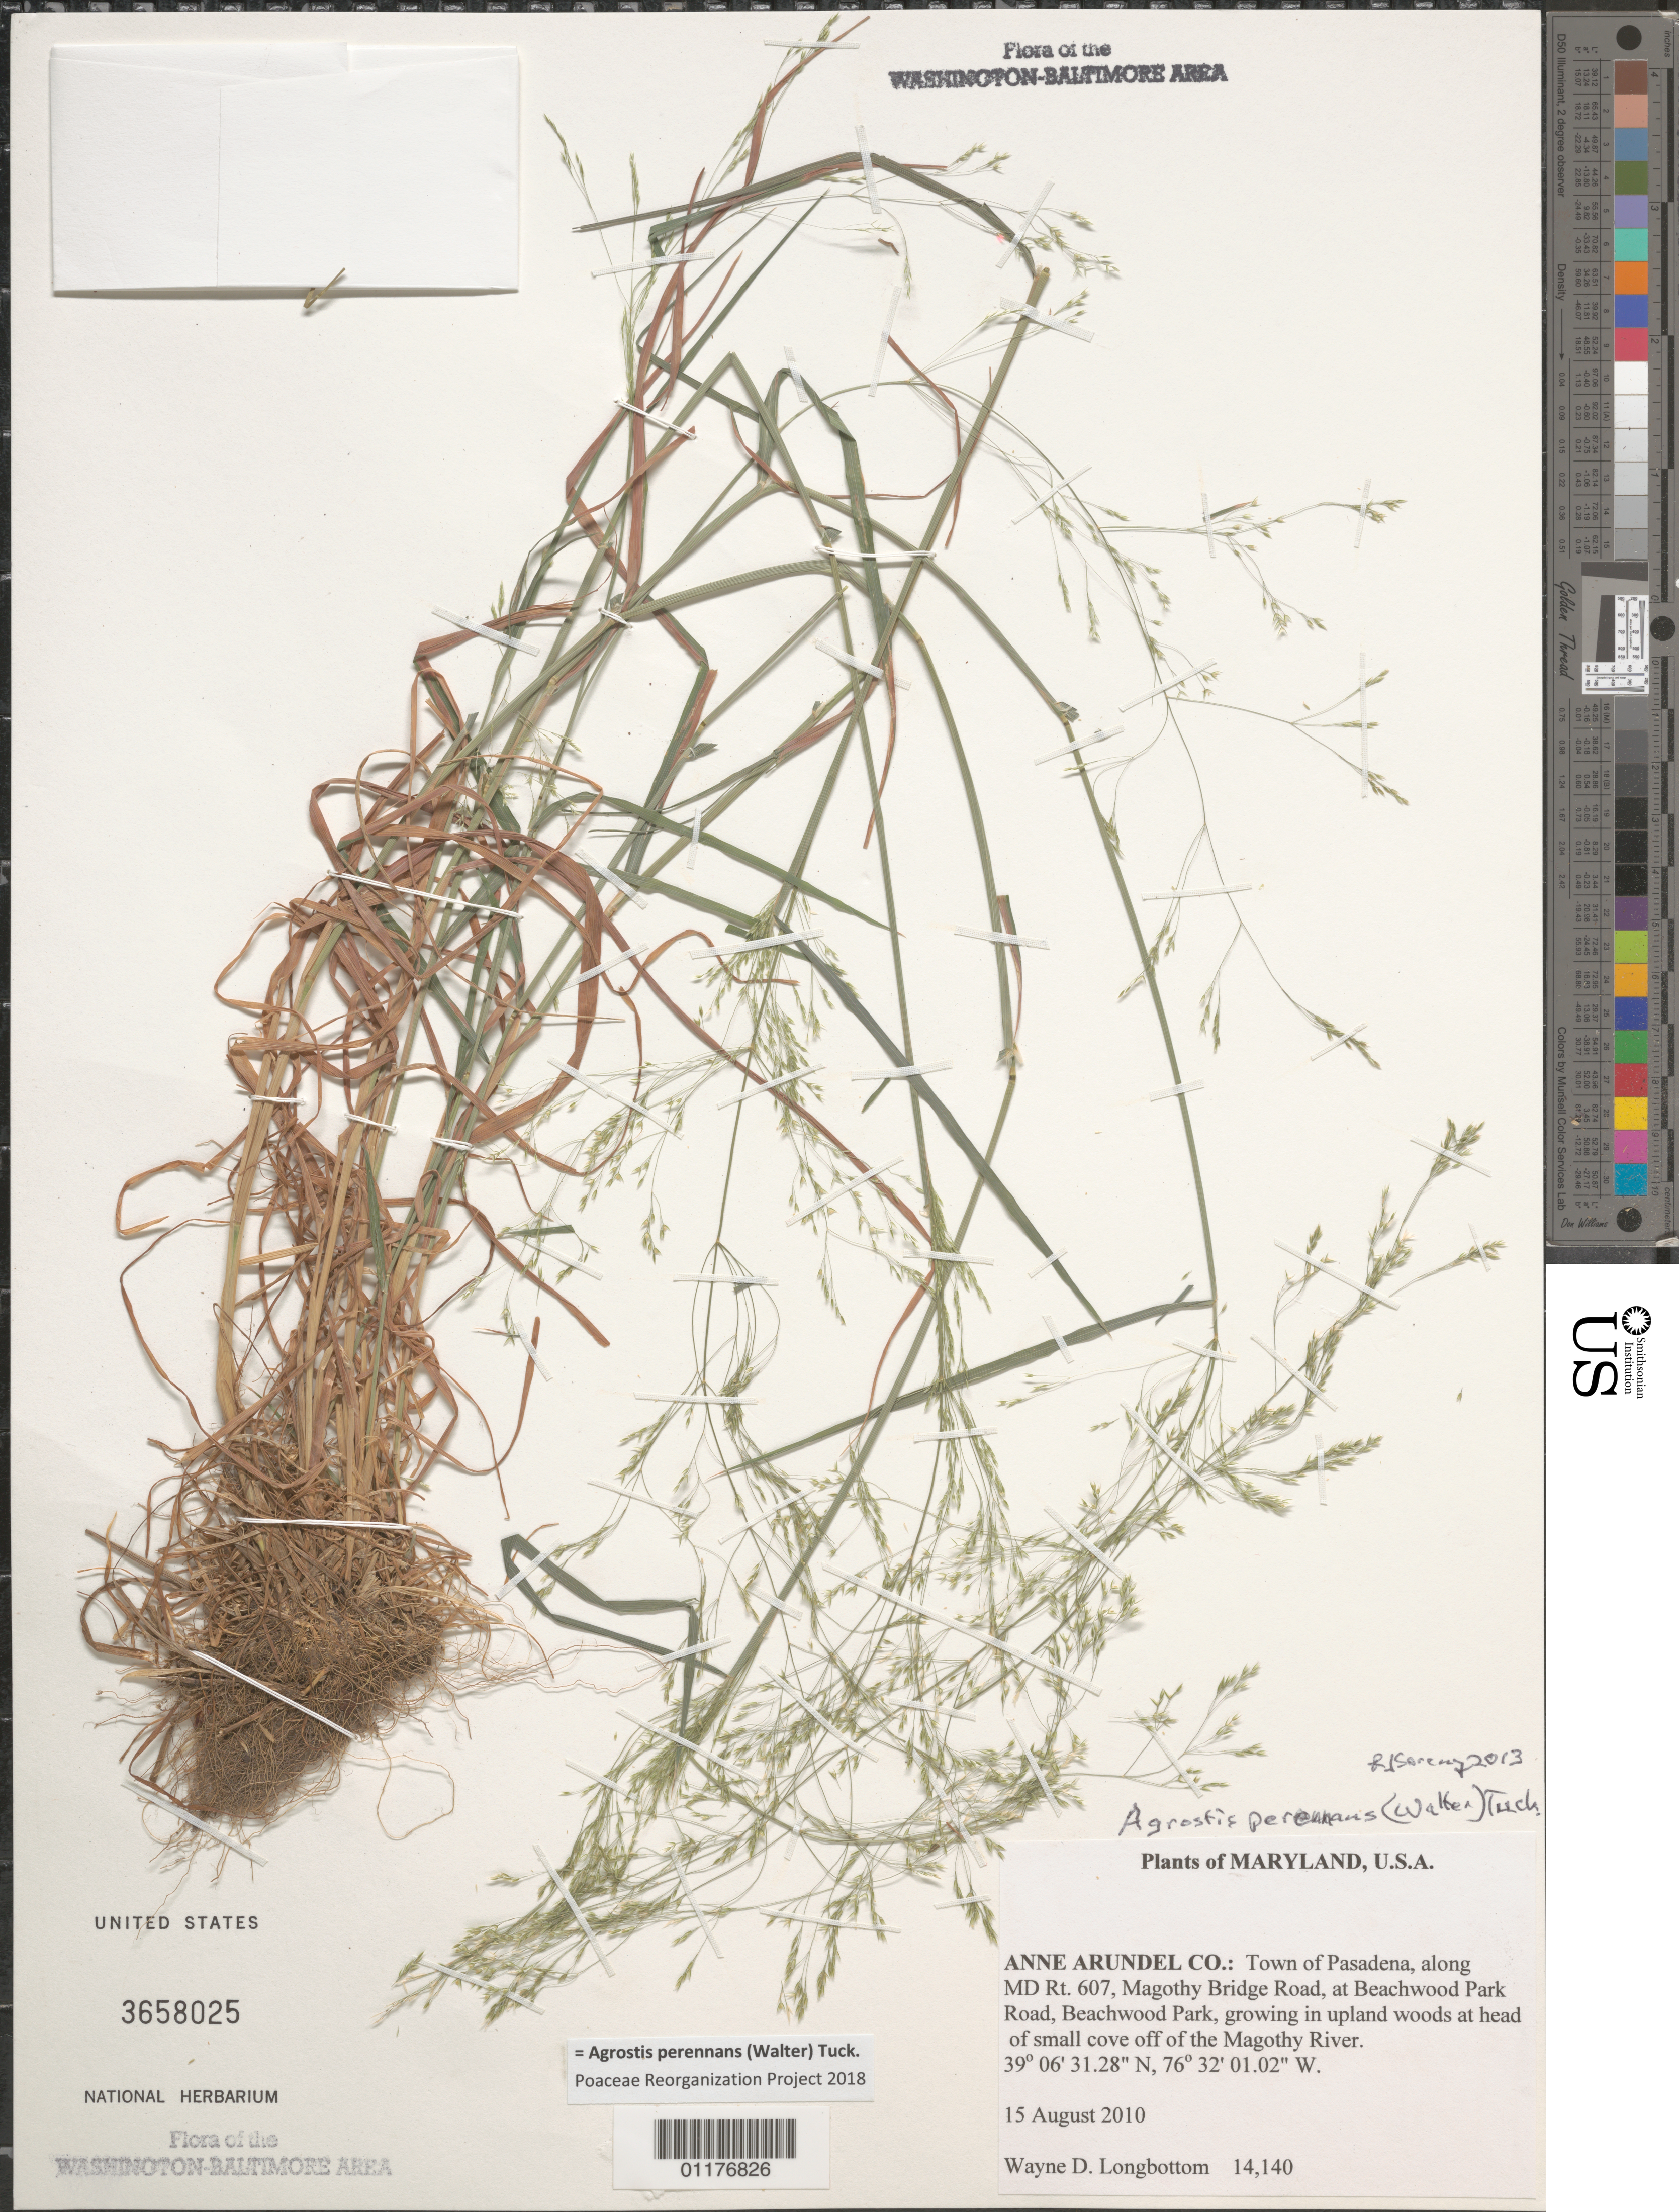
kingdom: Plantae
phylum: Tracheophyta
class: Liliopsida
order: Poales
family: Poaceae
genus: Agrostis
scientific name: Agrostis perennans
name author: (Walter) Tuck.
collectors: W. D. Longbottom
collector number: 14138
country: United States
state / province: Maryland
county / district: Anne Arundel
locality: Pasadena, along MD Rt. 607, Magothy Bridge Road, at Beachwood Park Road, Beachwood Park, head of small cove off the Mgathy River.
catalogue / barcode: US 3658025